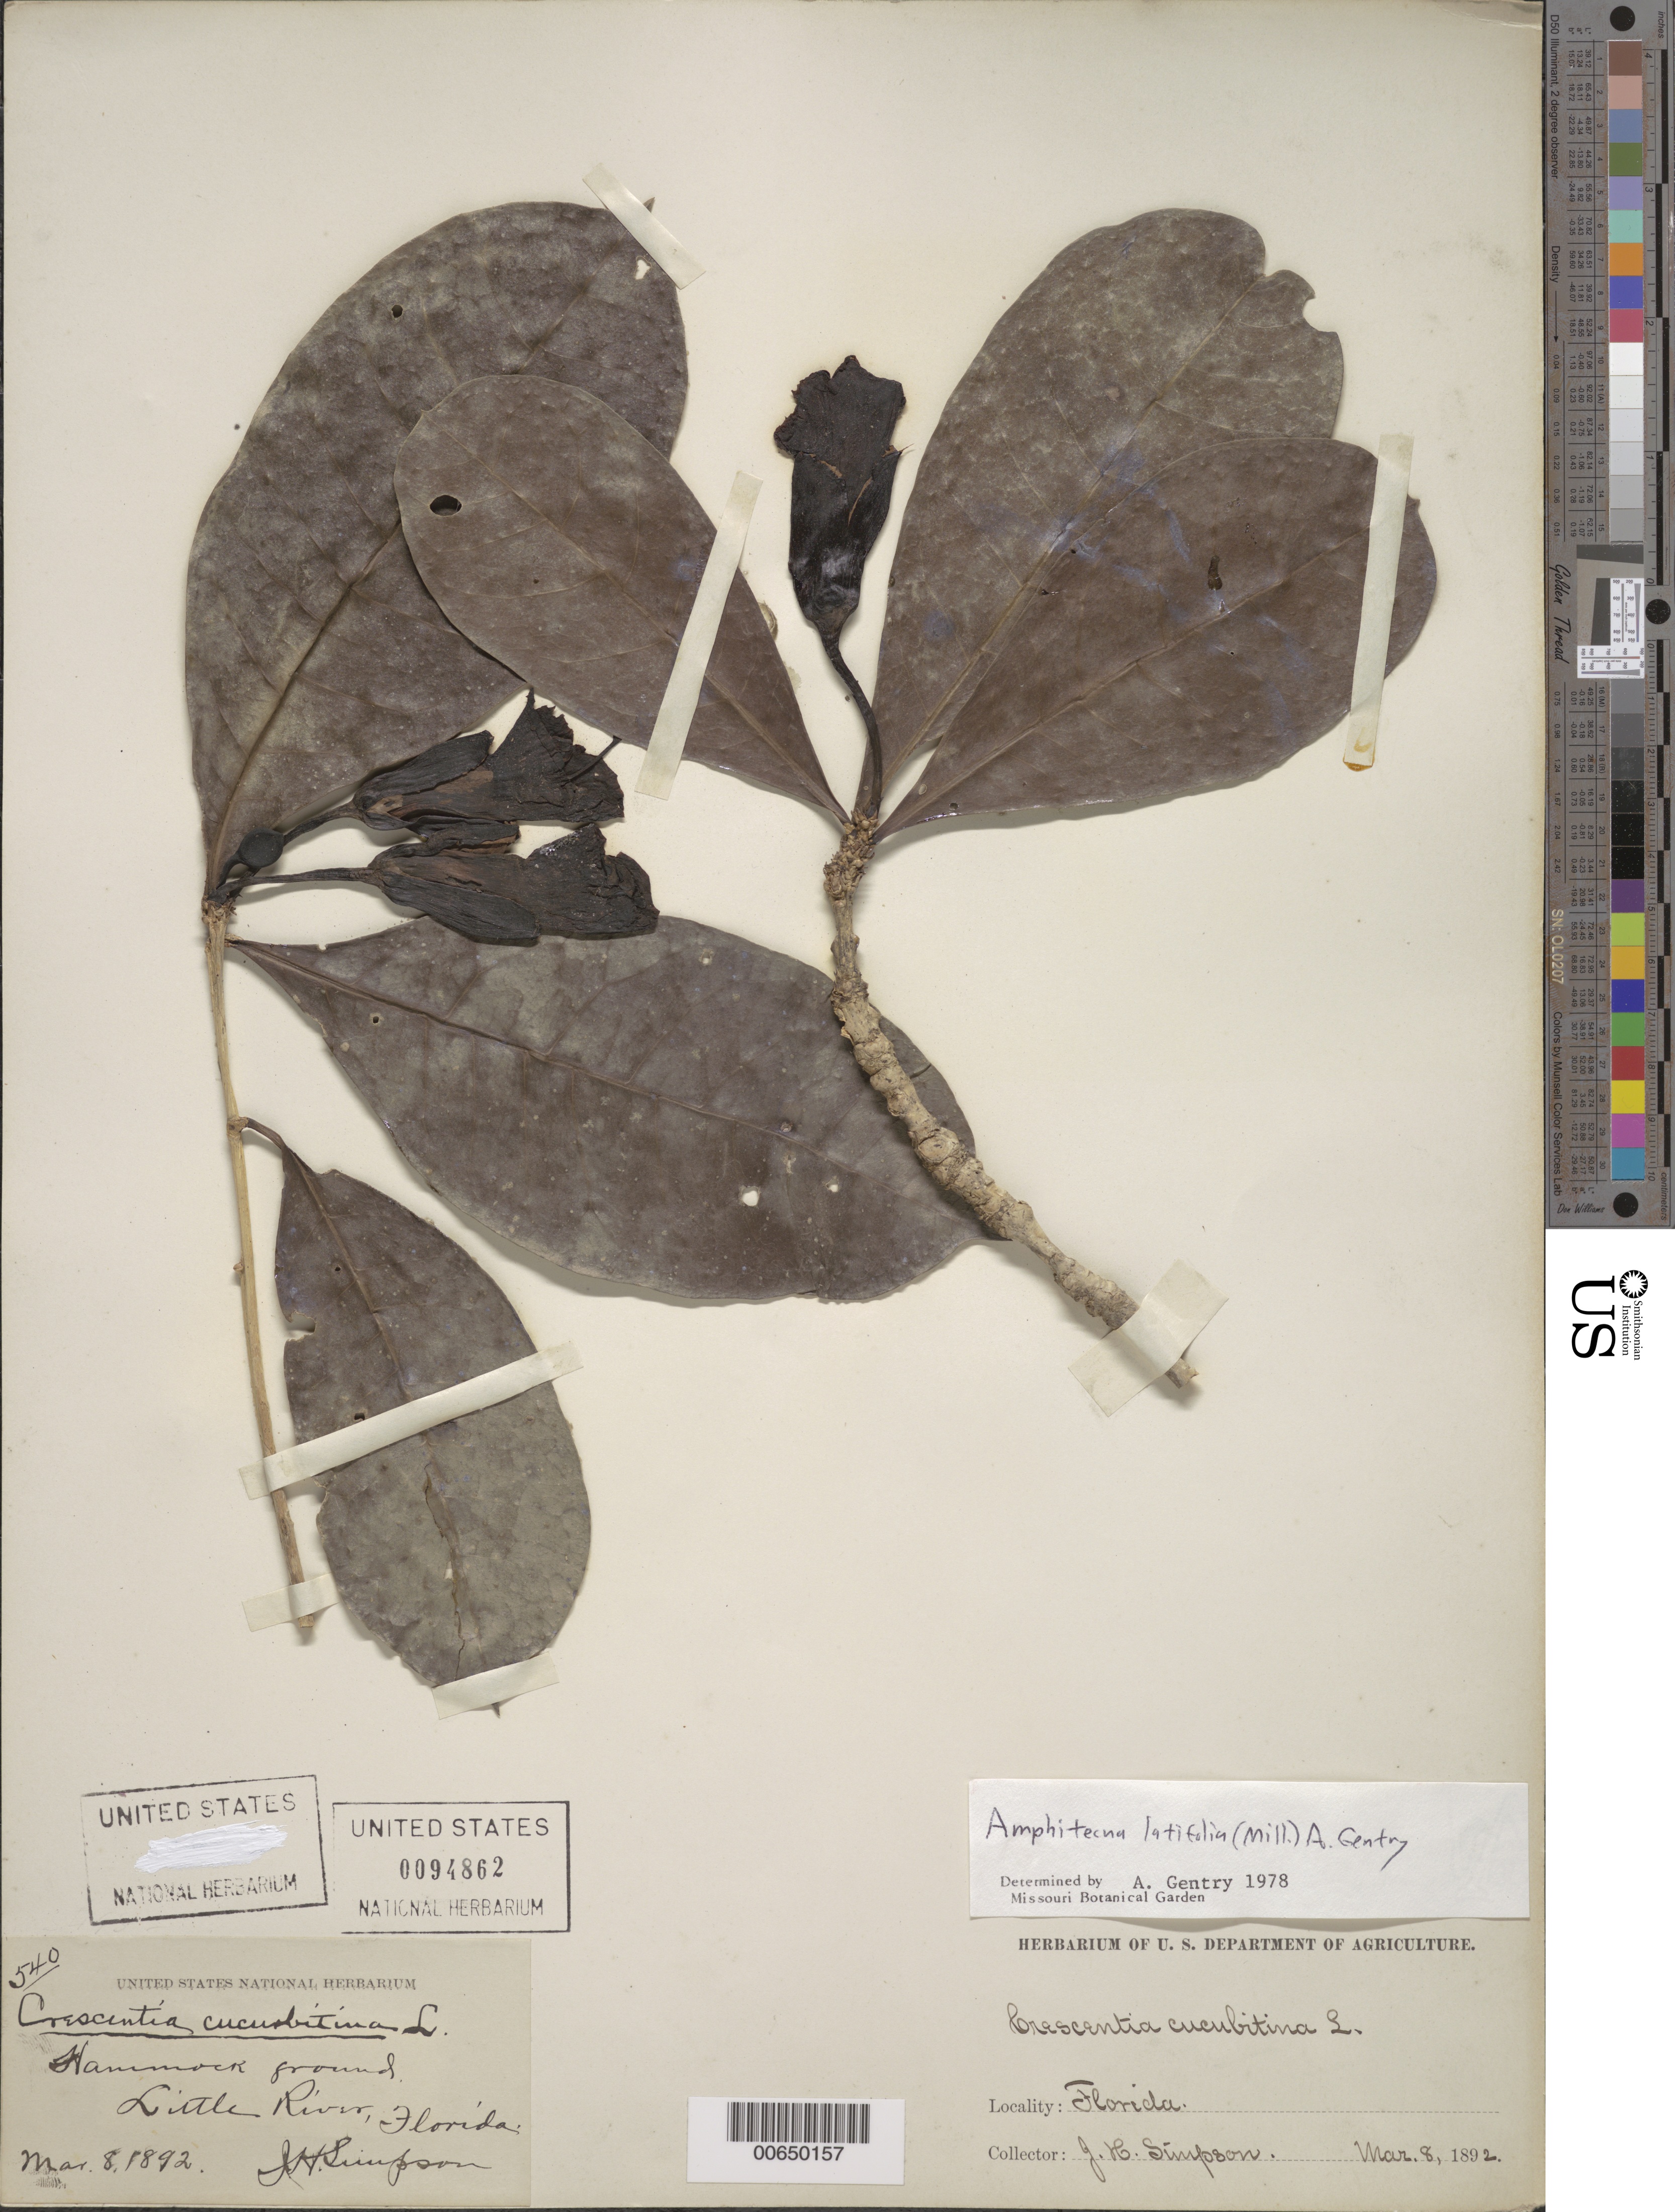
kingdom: Plantae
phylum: Tracheophyta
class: Magnoliopsida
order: Lamiales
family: Bignoniaceae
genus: Amphitecna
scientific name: Amphitecna latifolia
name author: (Mill.) A.H. Gentry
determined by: Gentry, A. H.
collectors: J. H. Simpson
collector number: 540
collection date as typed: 06 Mar 1892 or 03 Jun 1892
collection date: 1892-03-06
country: United States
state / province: Florida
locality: Hammock ground. Little River, Florida.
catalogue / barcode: US 94862